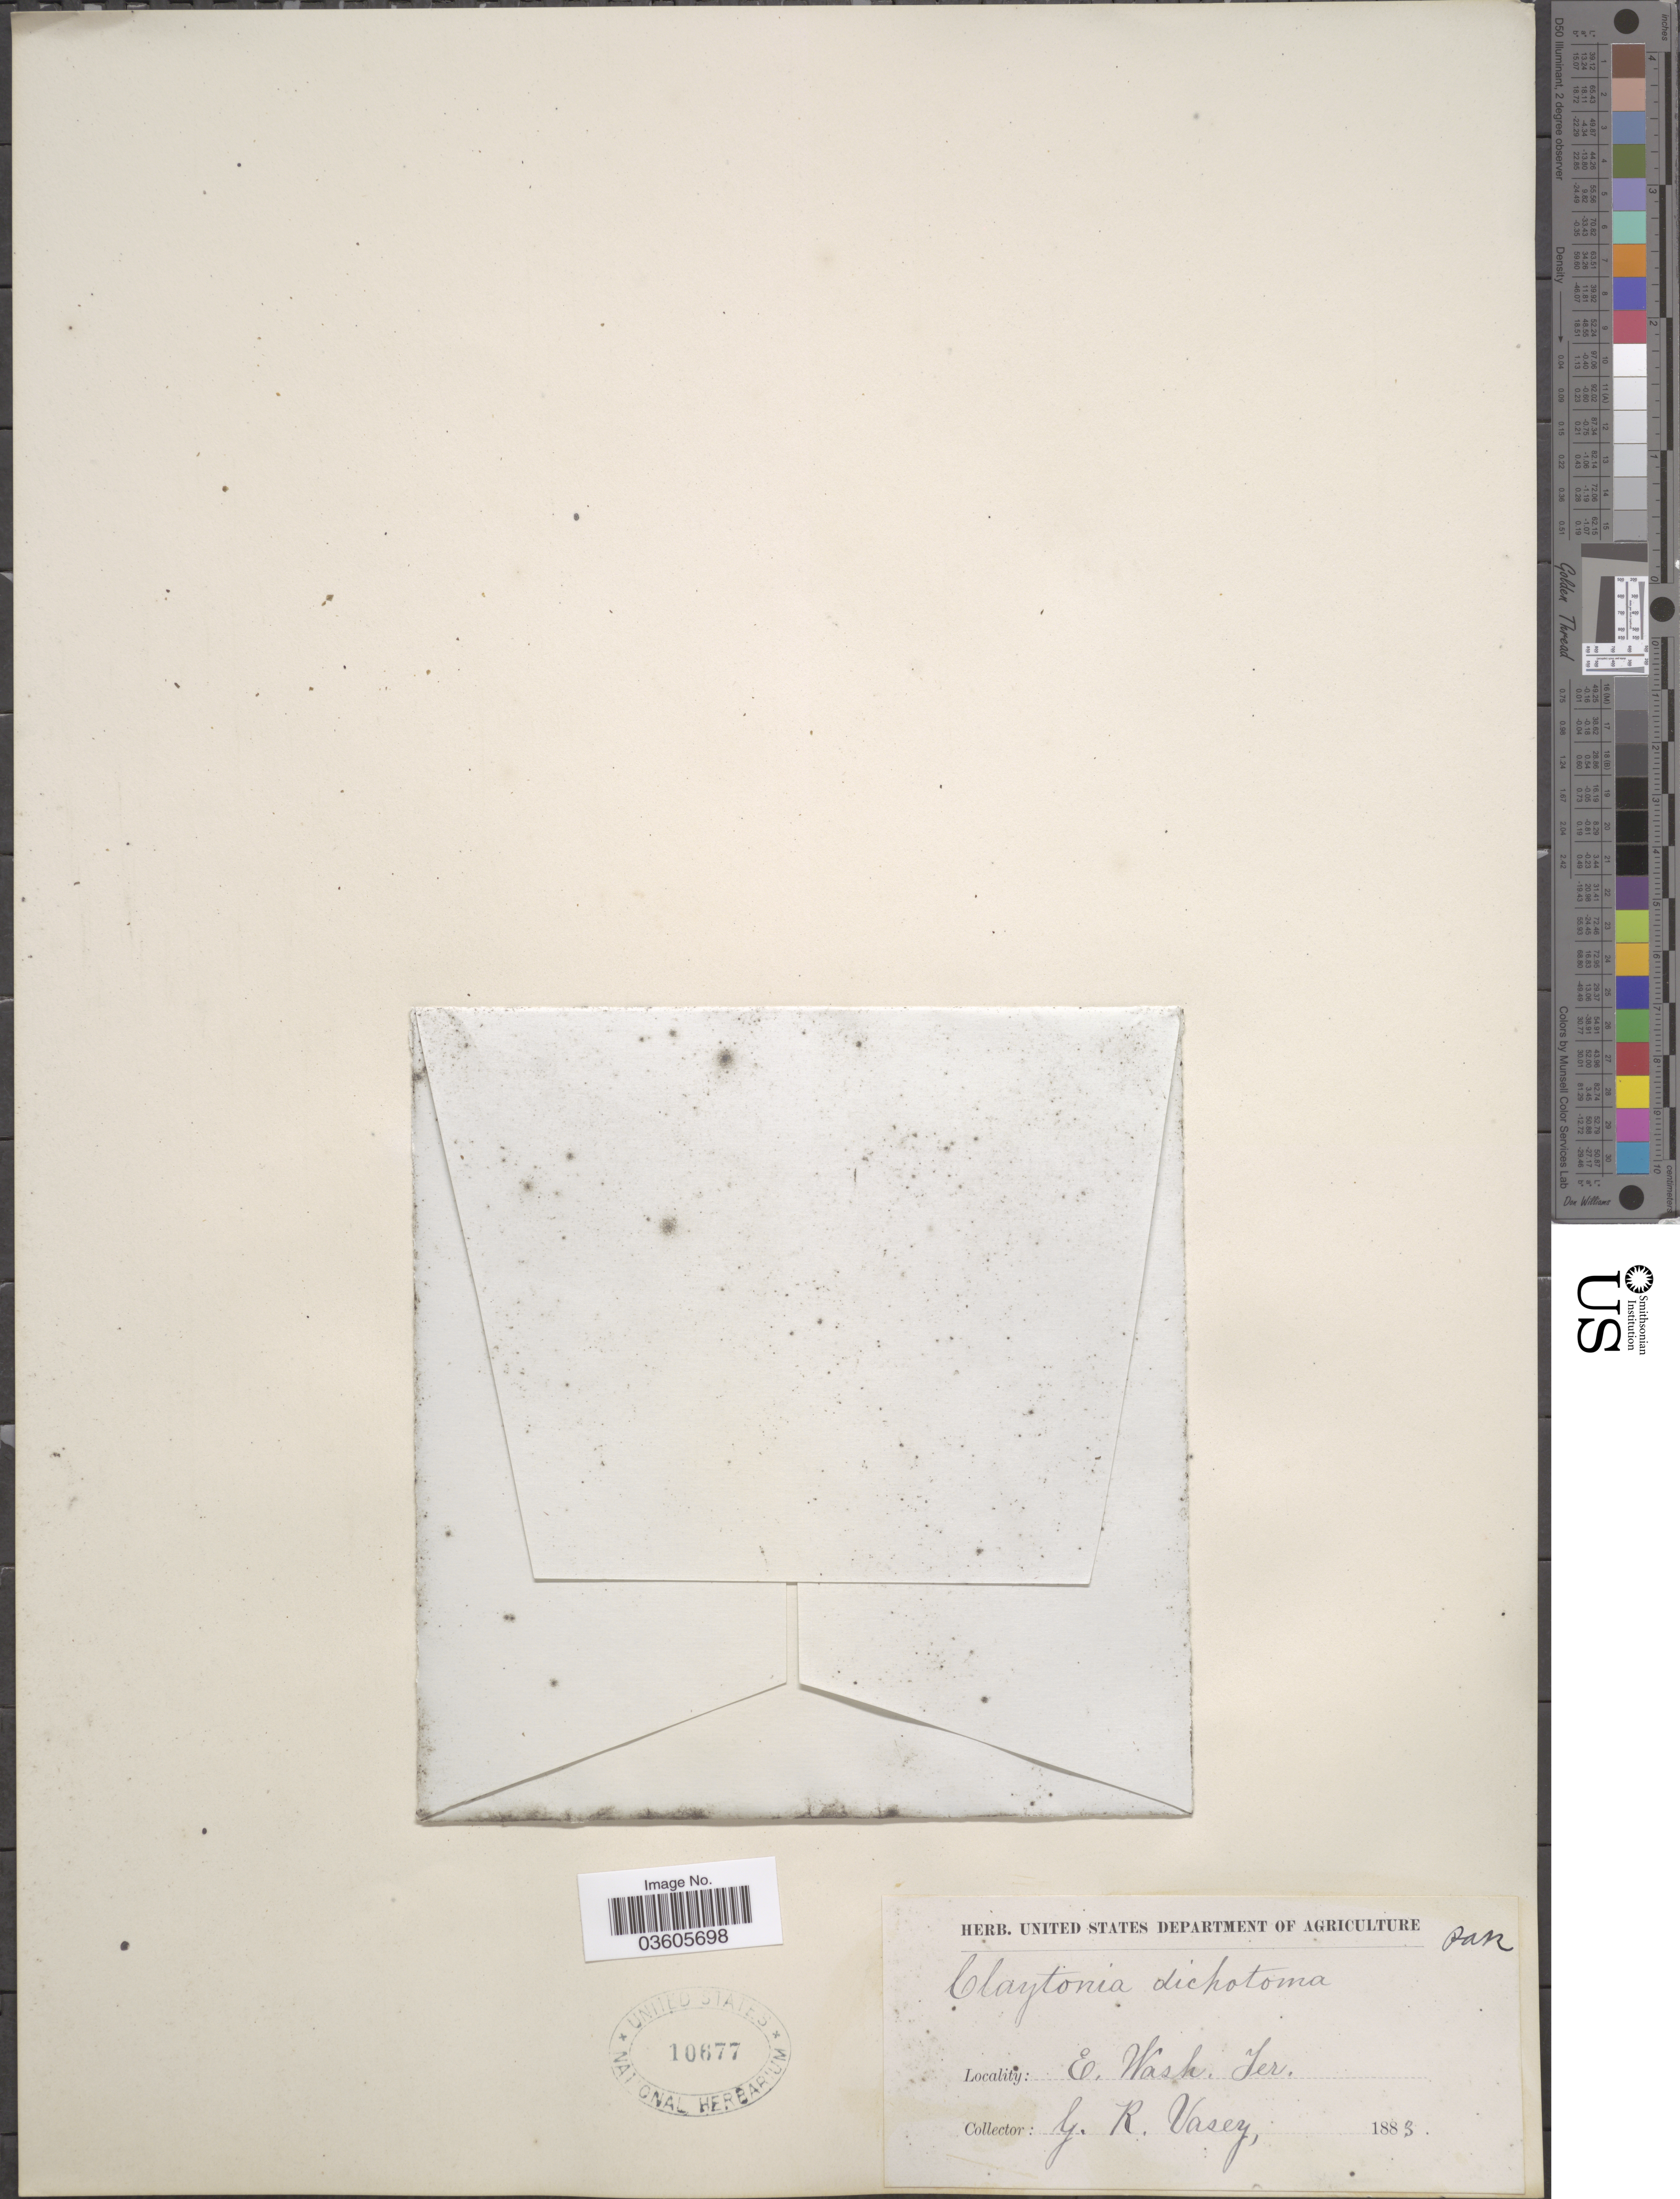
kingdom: Plantae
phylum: Tracheophyta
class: Magnoliopsida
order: Caryophyllales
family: Montiaceae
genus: Montia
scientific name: Montia dichotoma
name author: (Nutt.) Howell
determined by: Strong, Mark T., (BOT), Smithsonian Institution - National Museum of Natural History (UNITED STATES)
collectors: G. R. Vasey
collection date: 1883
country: United States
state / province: Washington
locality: E. Wash. Ter.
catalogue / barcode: US 10677